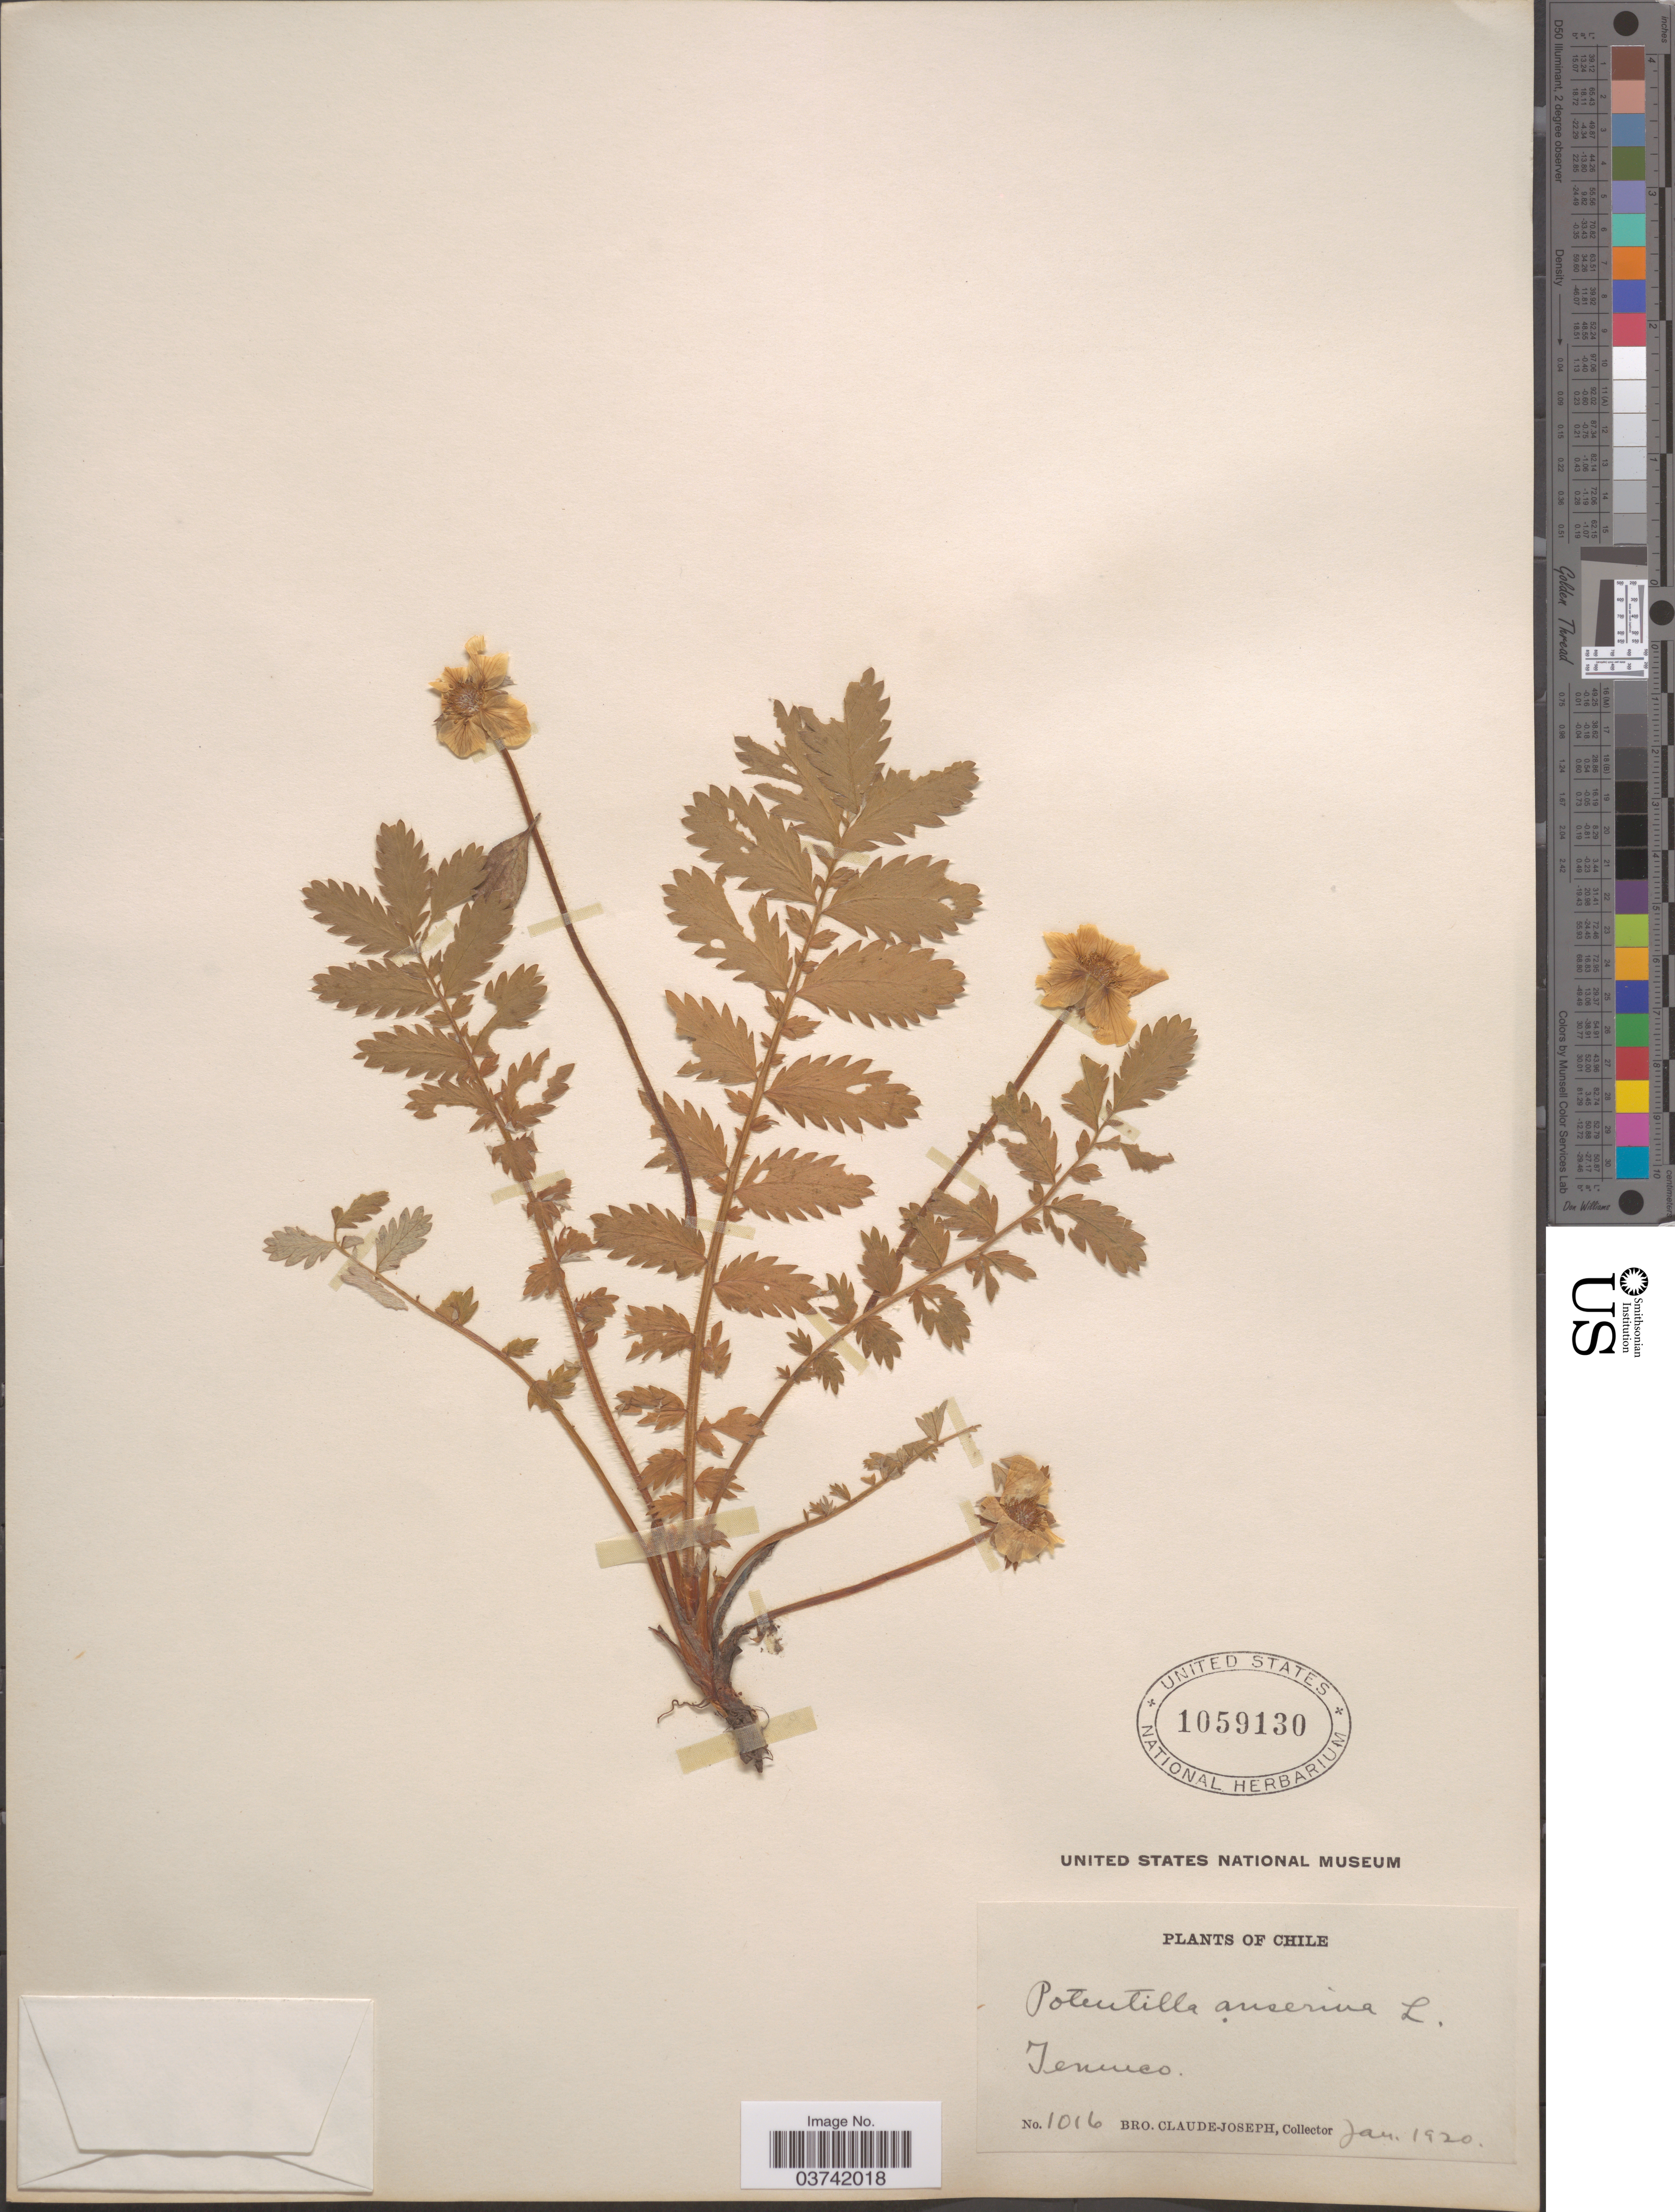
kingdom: Plantae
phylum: Tracheophyta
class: Magnoliopsida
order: Rosales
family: Rosaceae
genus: Potentilla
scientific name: Potentilla anserina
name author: L.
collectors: Bro. Claude-Joseph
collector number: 1016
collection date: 1920-01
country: Chile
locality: Temuco.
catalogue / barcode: US 1059130